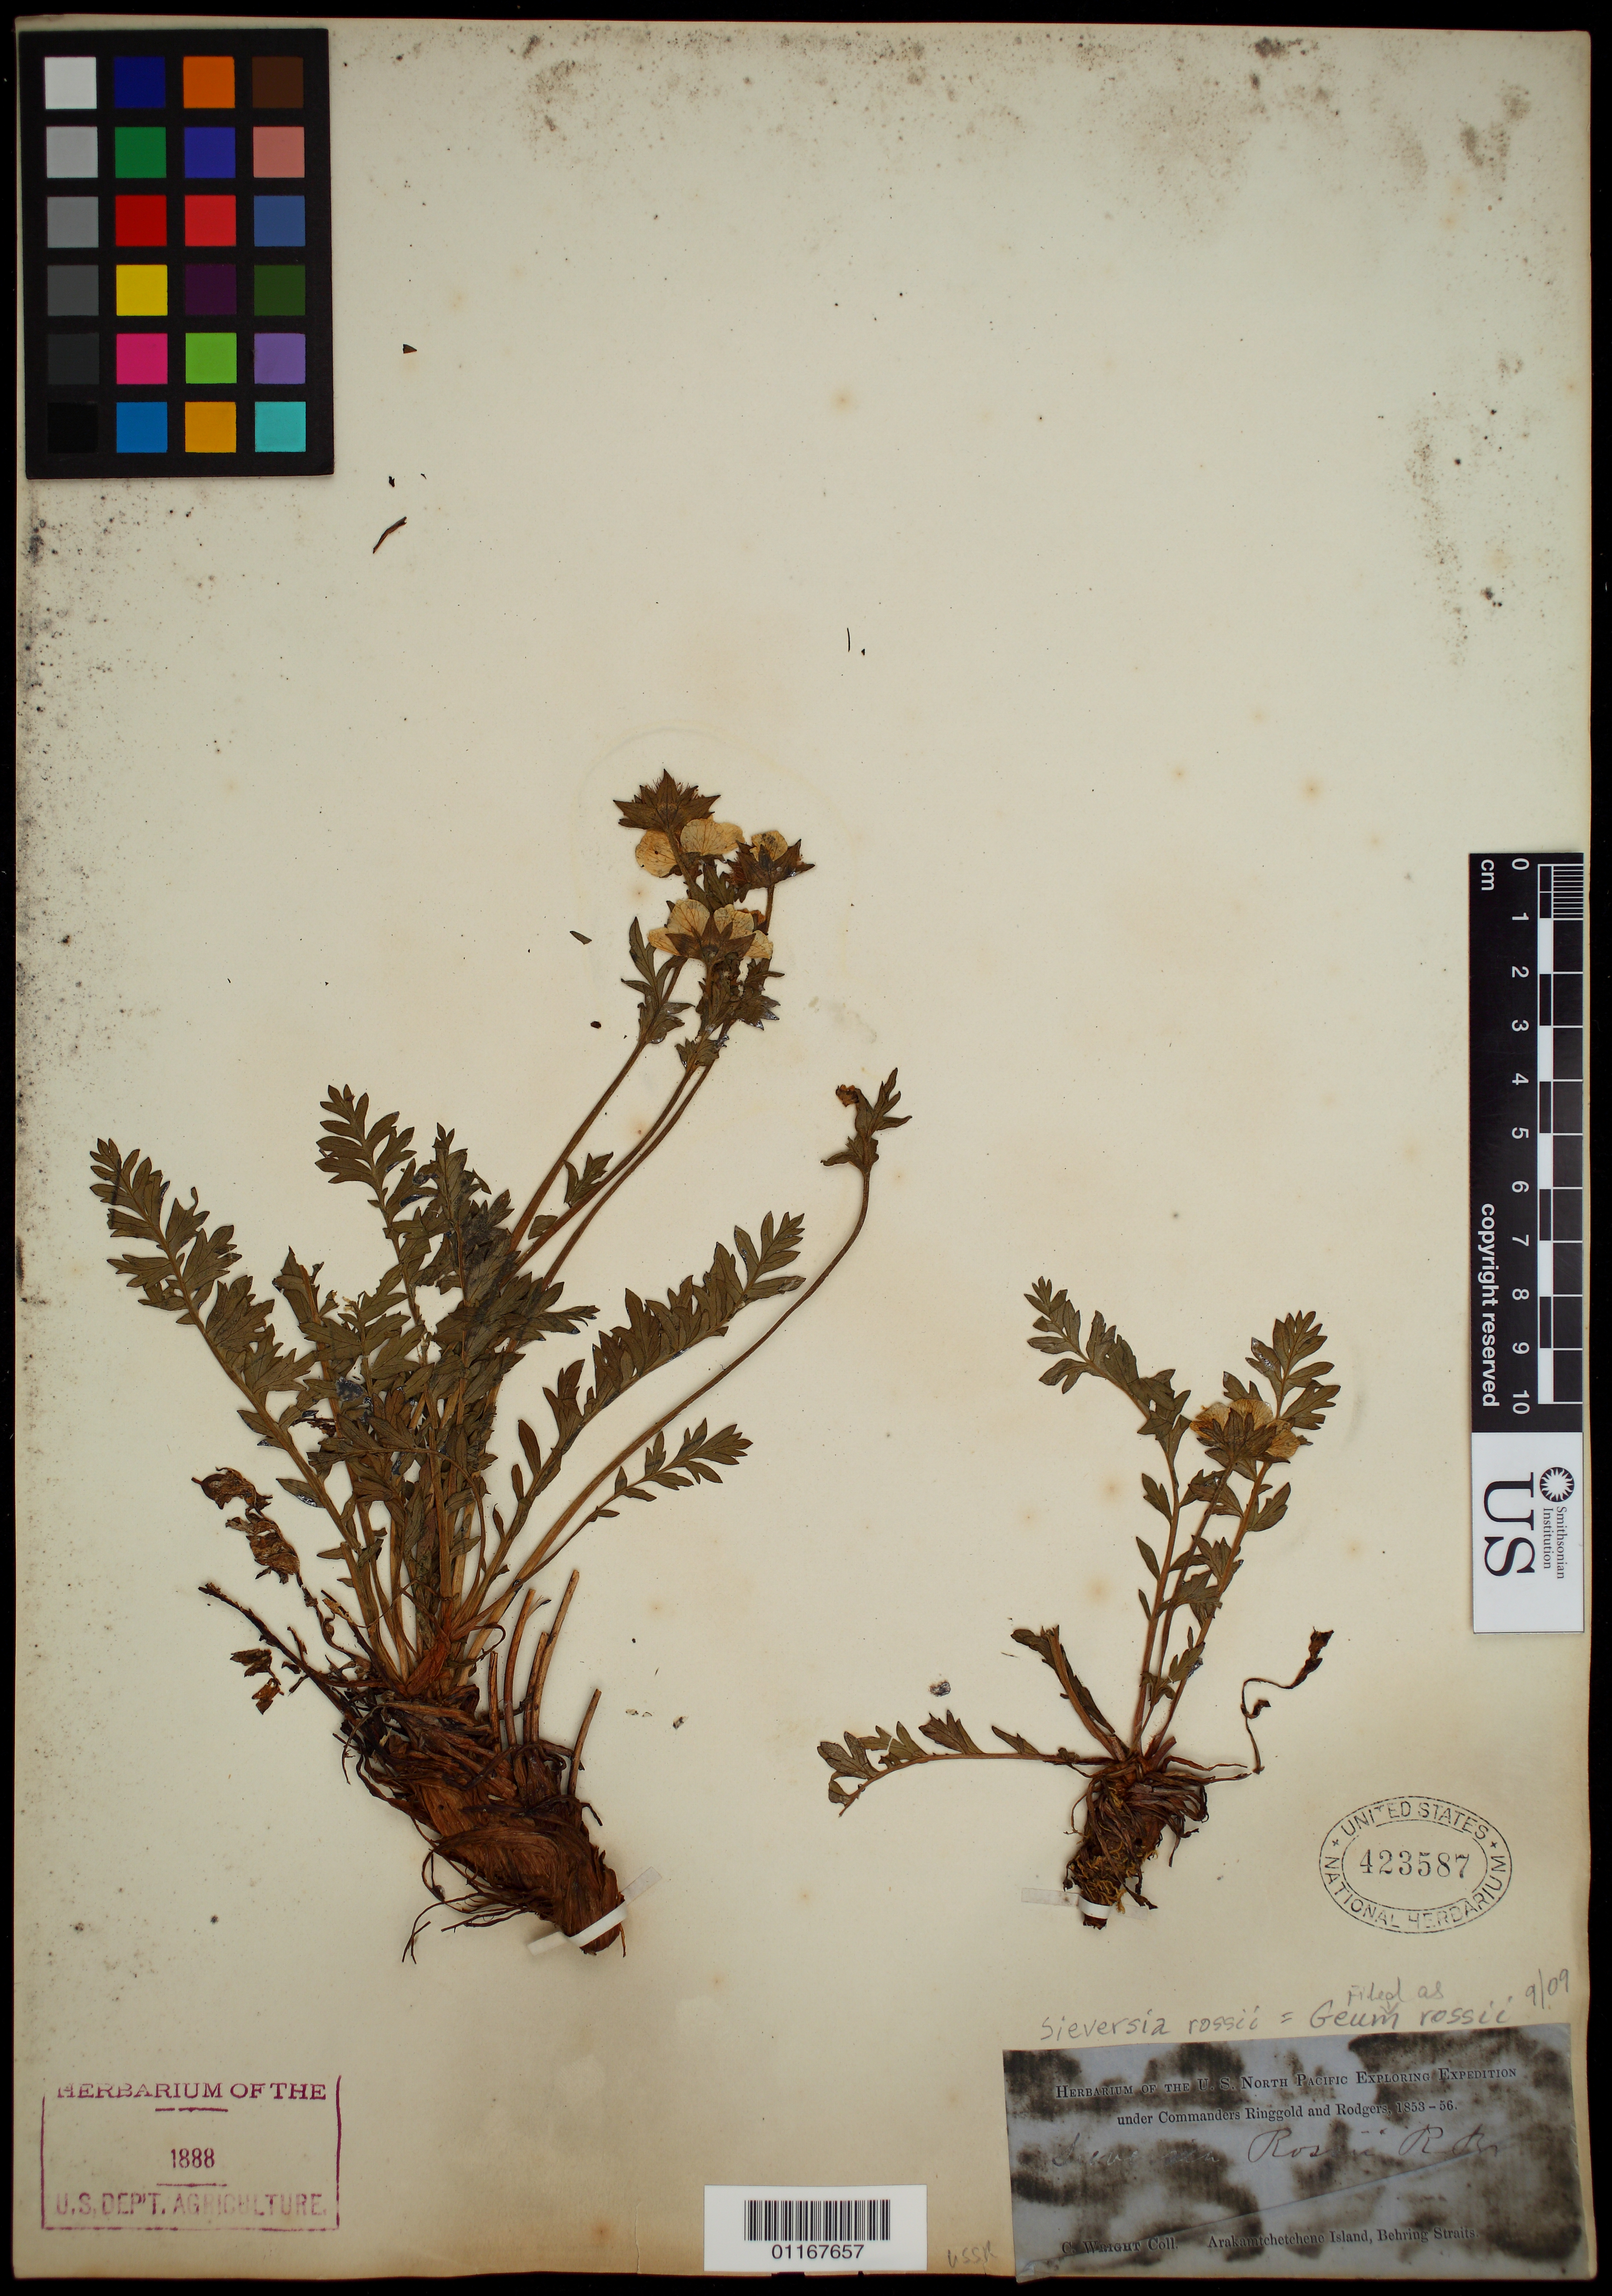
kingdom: Plantae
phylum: Tracheophyta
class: Magnoliopsida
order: Rosales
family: Rosaceae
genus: Geum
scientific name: Geum rossii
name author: (R. Br.) Ser.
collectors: C. Wright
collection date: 1853/1856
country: Russian Federation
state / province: Chukotka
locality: Arakamtchetchene I. Bering Straits.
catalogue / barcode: US 423587